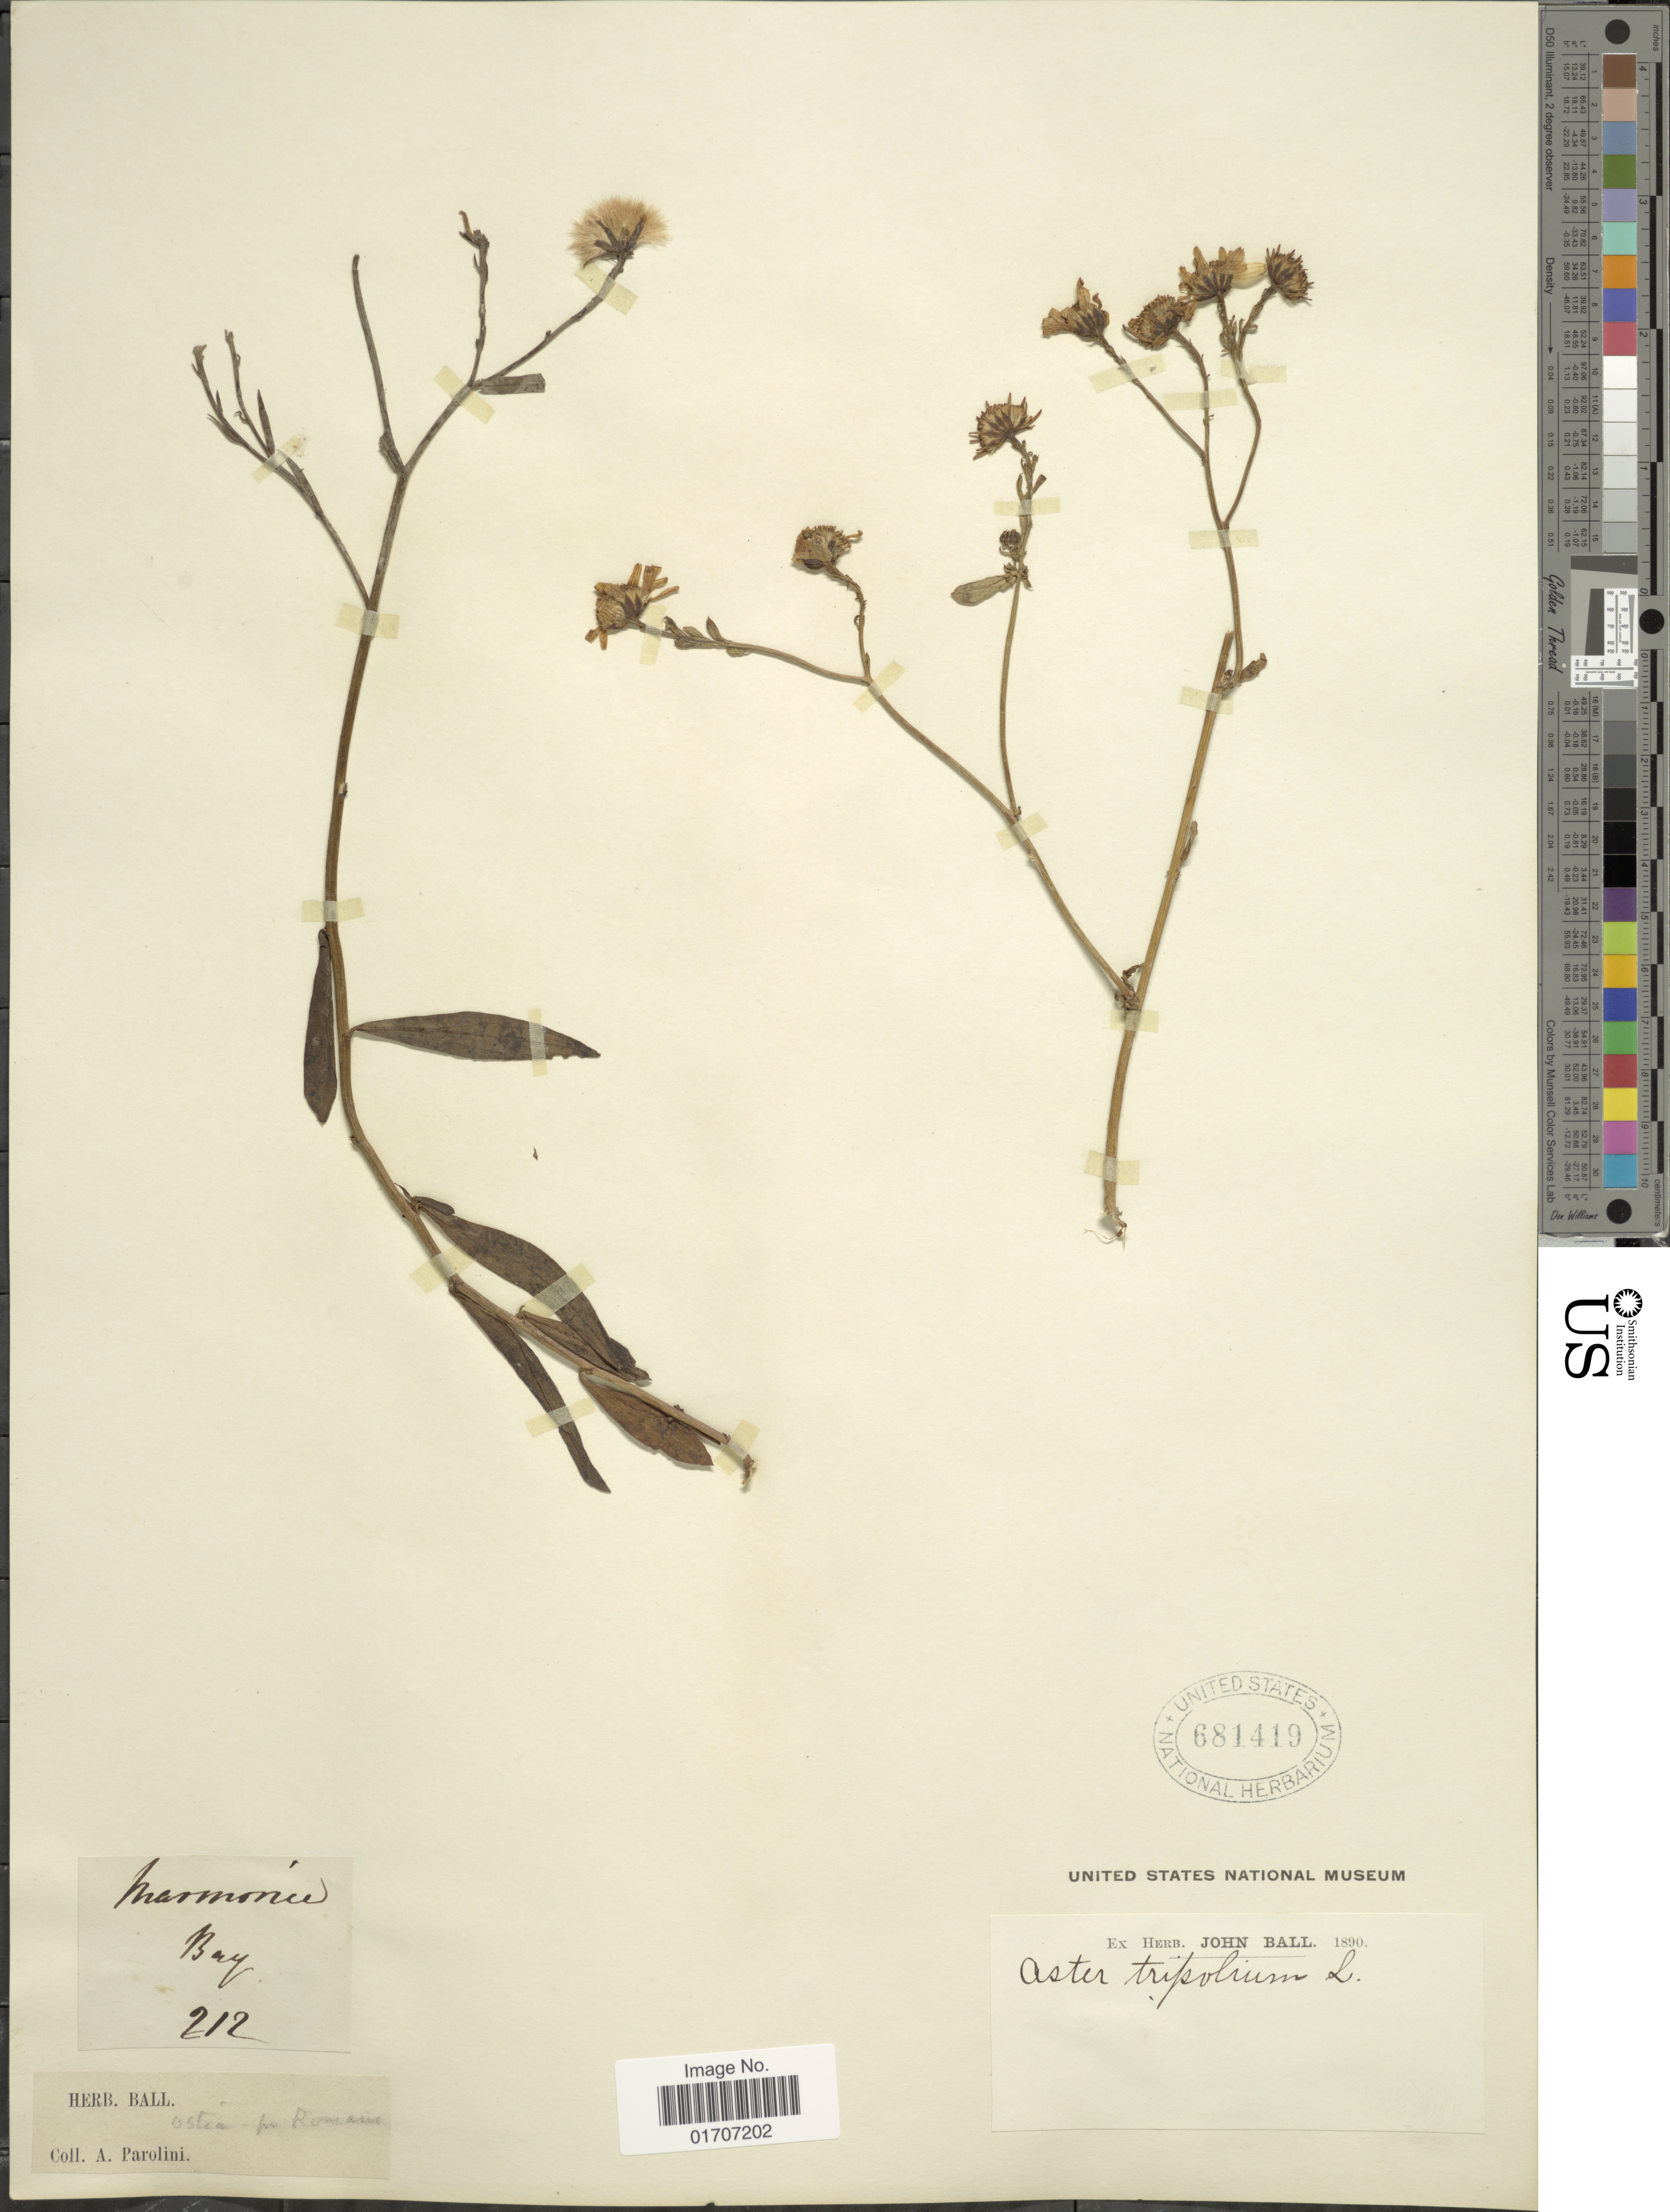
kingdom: Plantae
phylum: Tracheophyta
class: Magnoliopsida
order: Asterales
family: Asteraceae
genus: Tripolium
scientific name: Tripolium pannonicum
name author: (Jacq.) Dobrocz.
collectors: A. Parolini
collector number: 212?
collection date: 1890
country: Italy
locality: Marmonie Bay [interpreted], Ostia pr. Romana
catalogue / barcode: US 681419